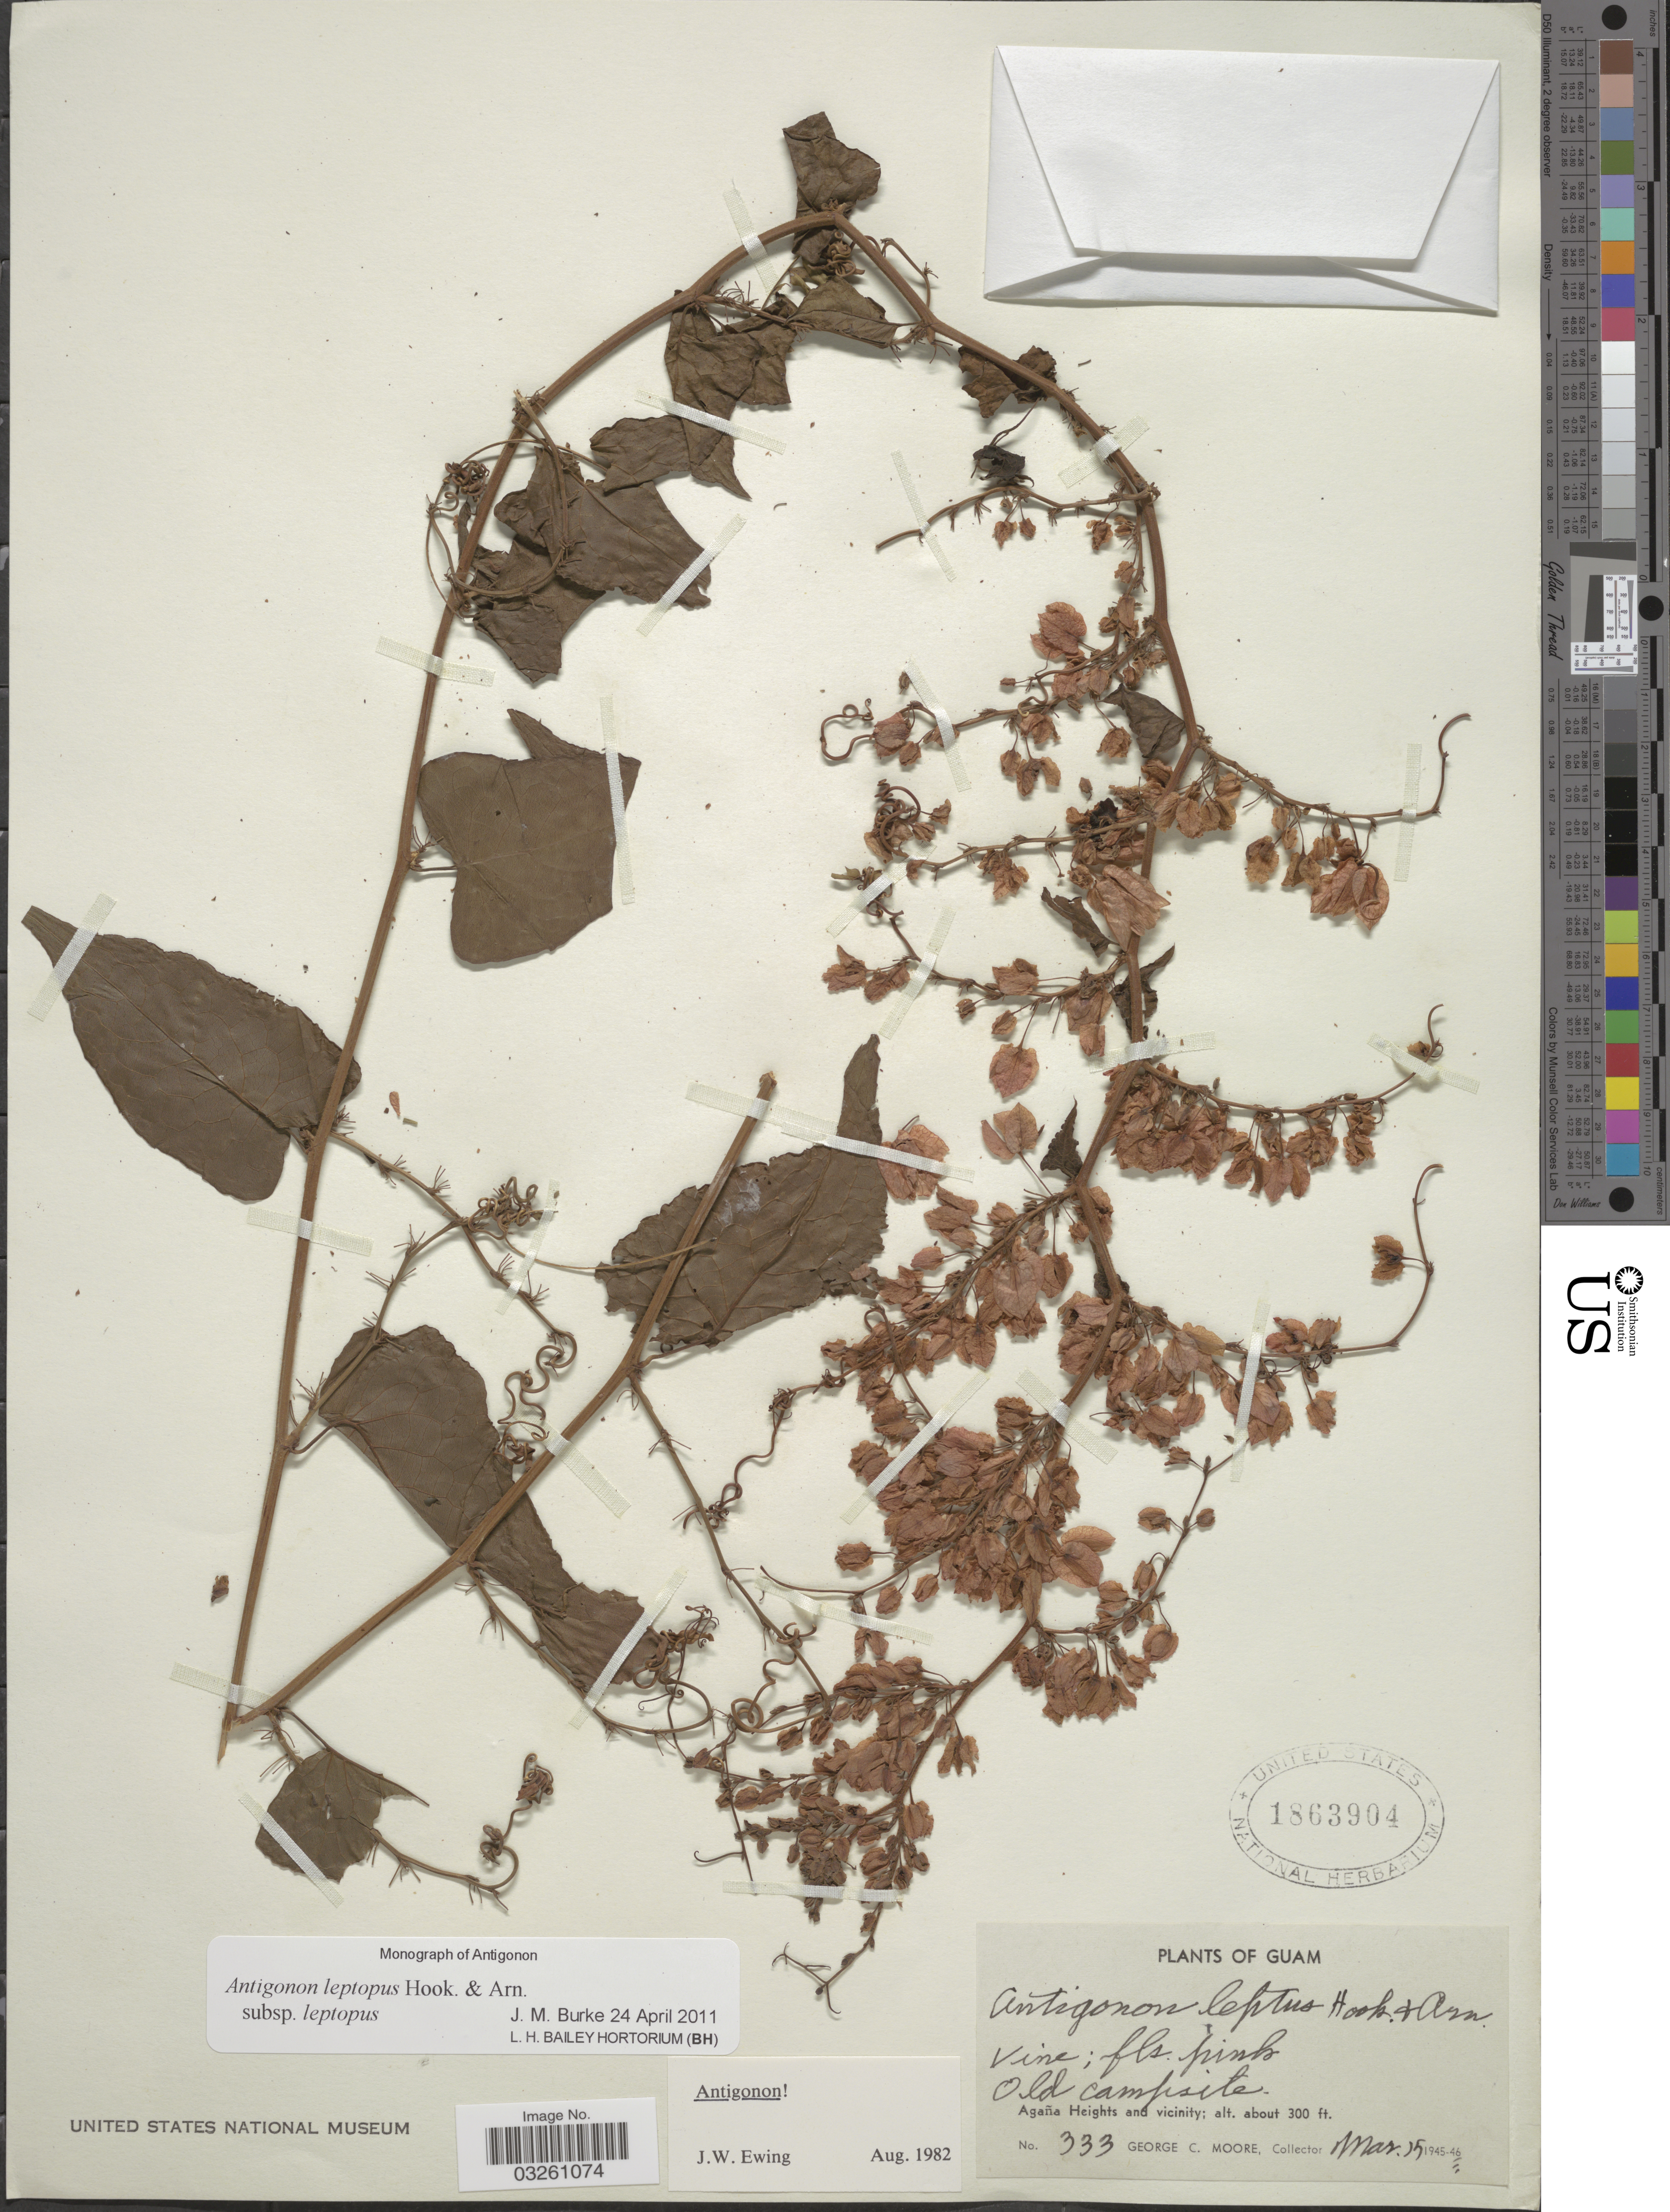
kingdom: Plantae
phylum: Tracheophyta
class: Magnoliopsida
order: Caryophyllales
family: Polygonaceae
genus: Antigonon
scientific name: Antigonon leptopus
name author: Hook. & Arn.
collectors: G. C. Moore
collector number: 333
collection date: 1946-03-15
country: Guam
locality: Old campsite. Agaña Heights and vicinity.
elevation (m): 91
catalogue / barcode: US 1863904